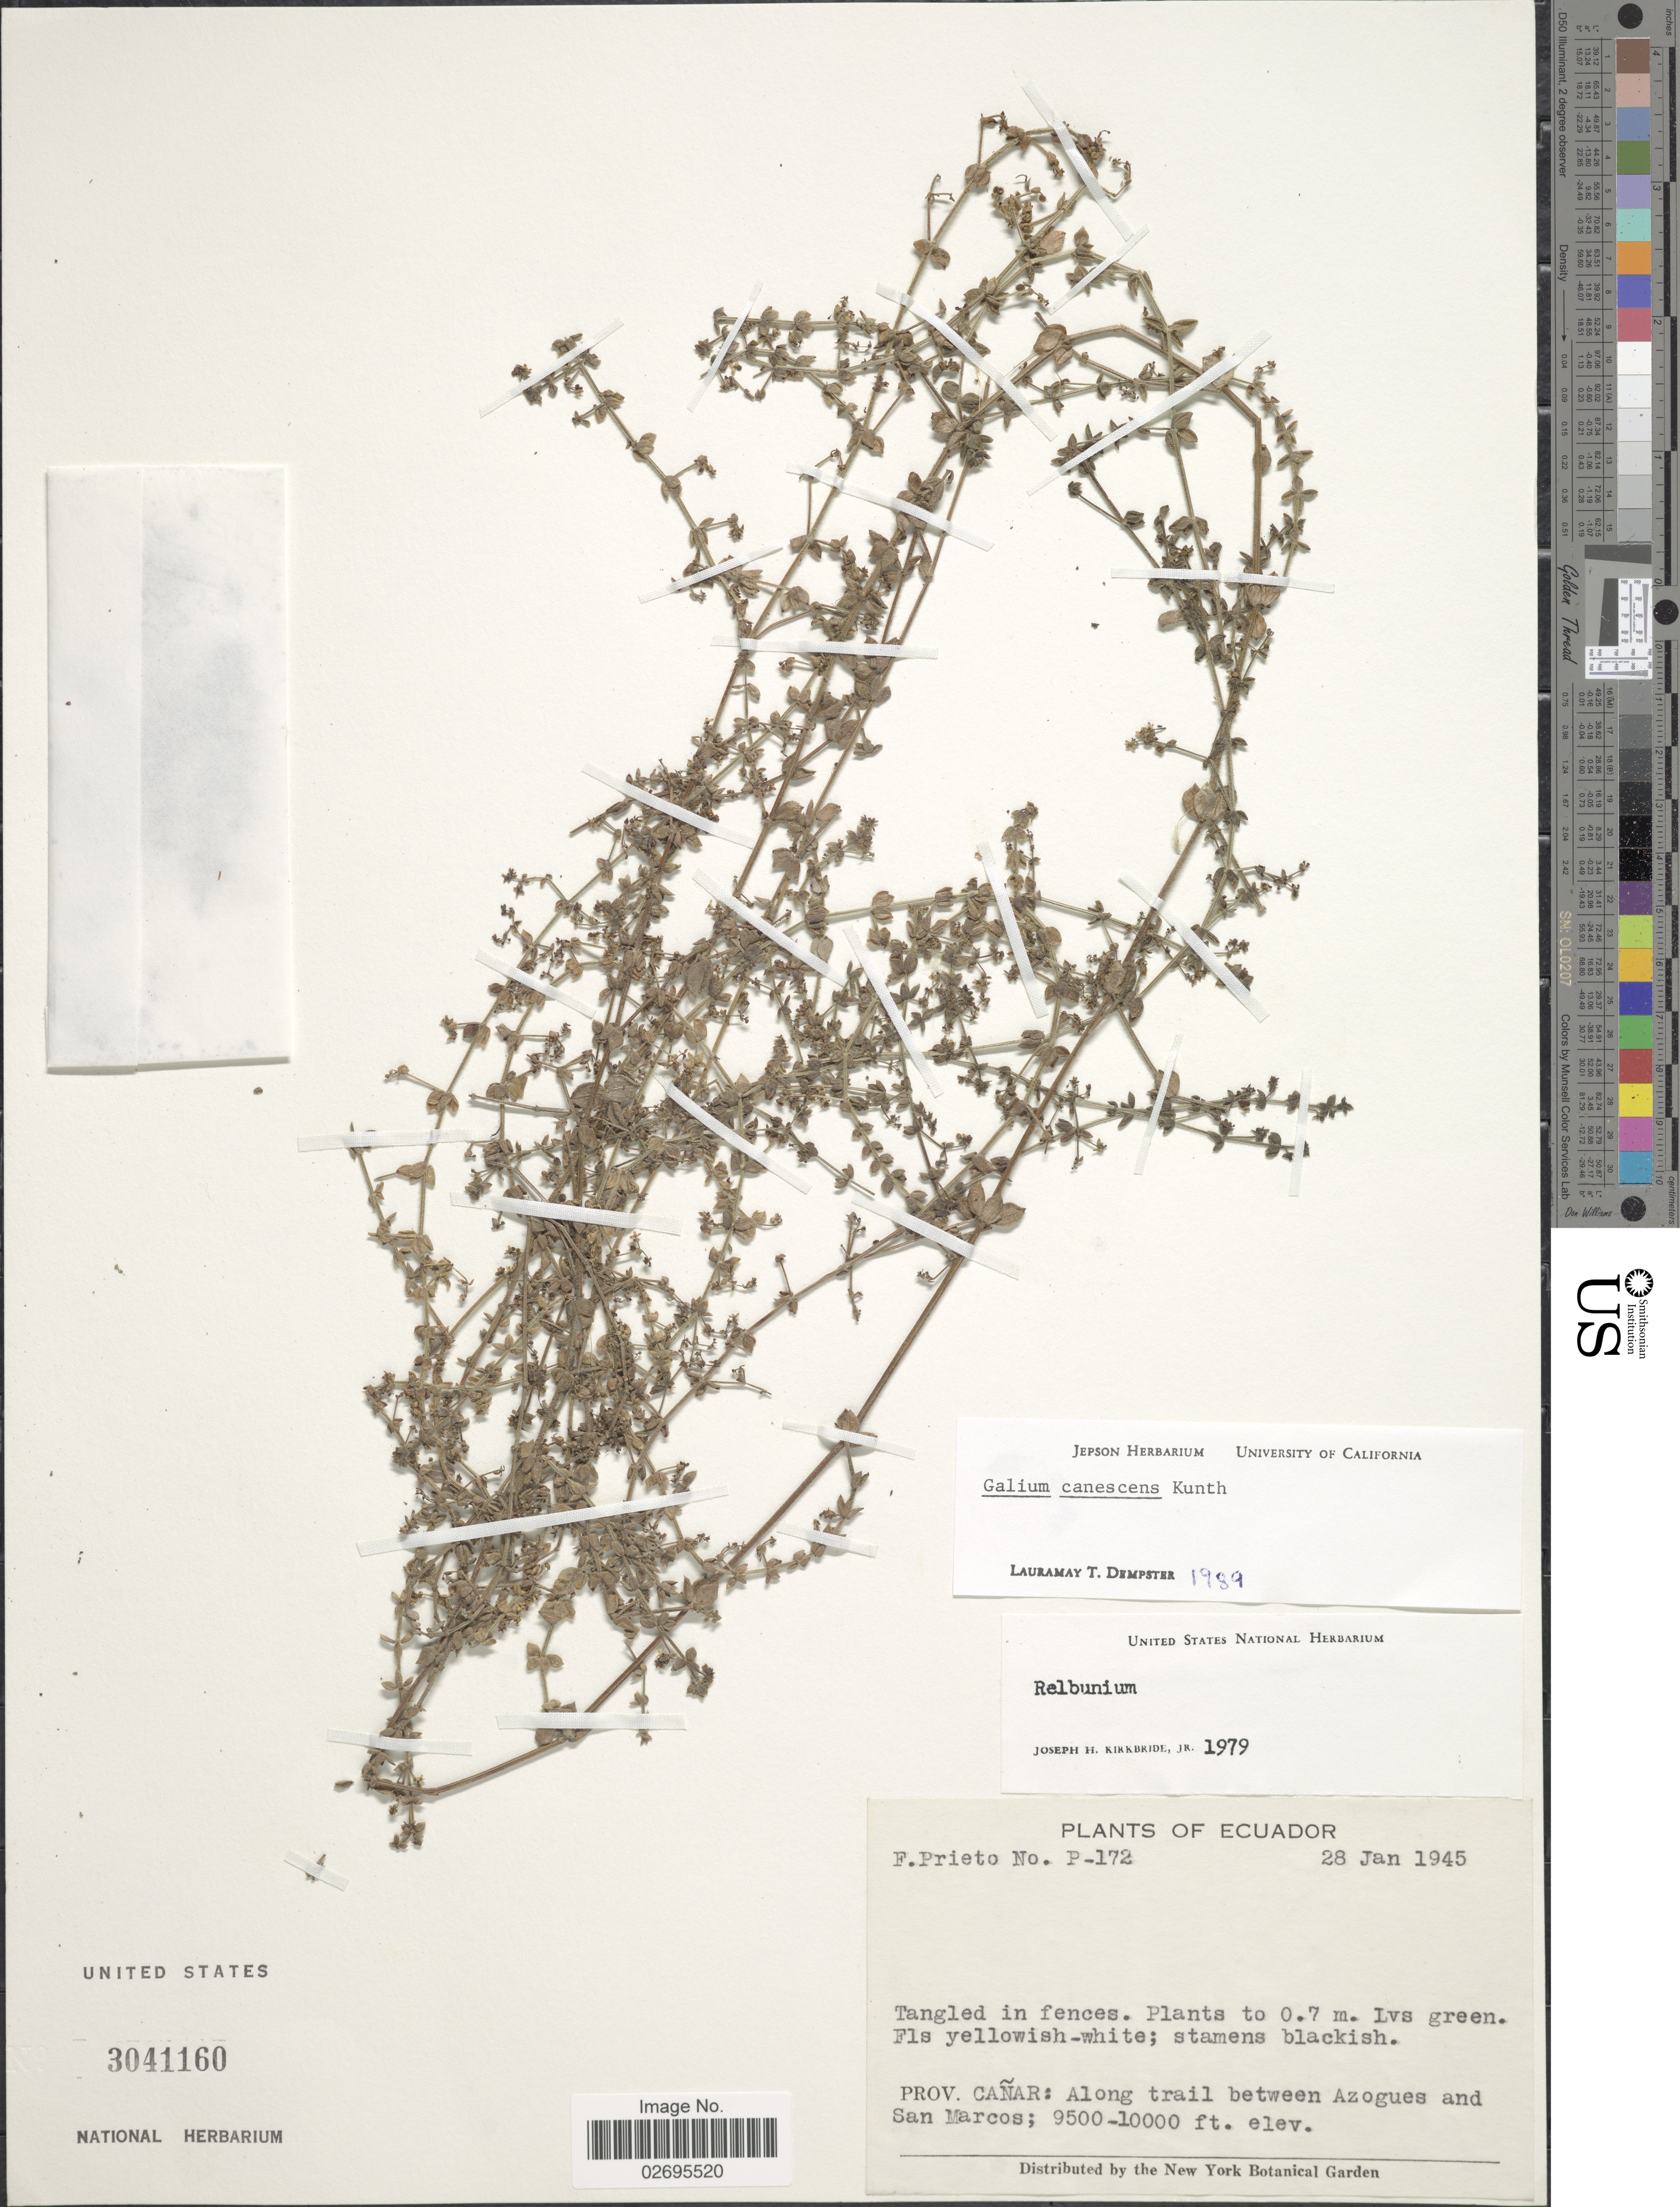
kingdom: Plantae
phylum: Tracheophyta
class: Magnoliopsida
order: Gentianales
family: Rubiaceae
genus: Galium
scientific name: Galium canescens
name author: Kunth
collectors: F. Prieto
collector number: P-172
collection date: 1945-01-28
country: Ecuador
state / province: Cañar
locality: Along trail between Azogues and San Marcos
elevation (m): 2896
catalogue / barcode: US 3041160